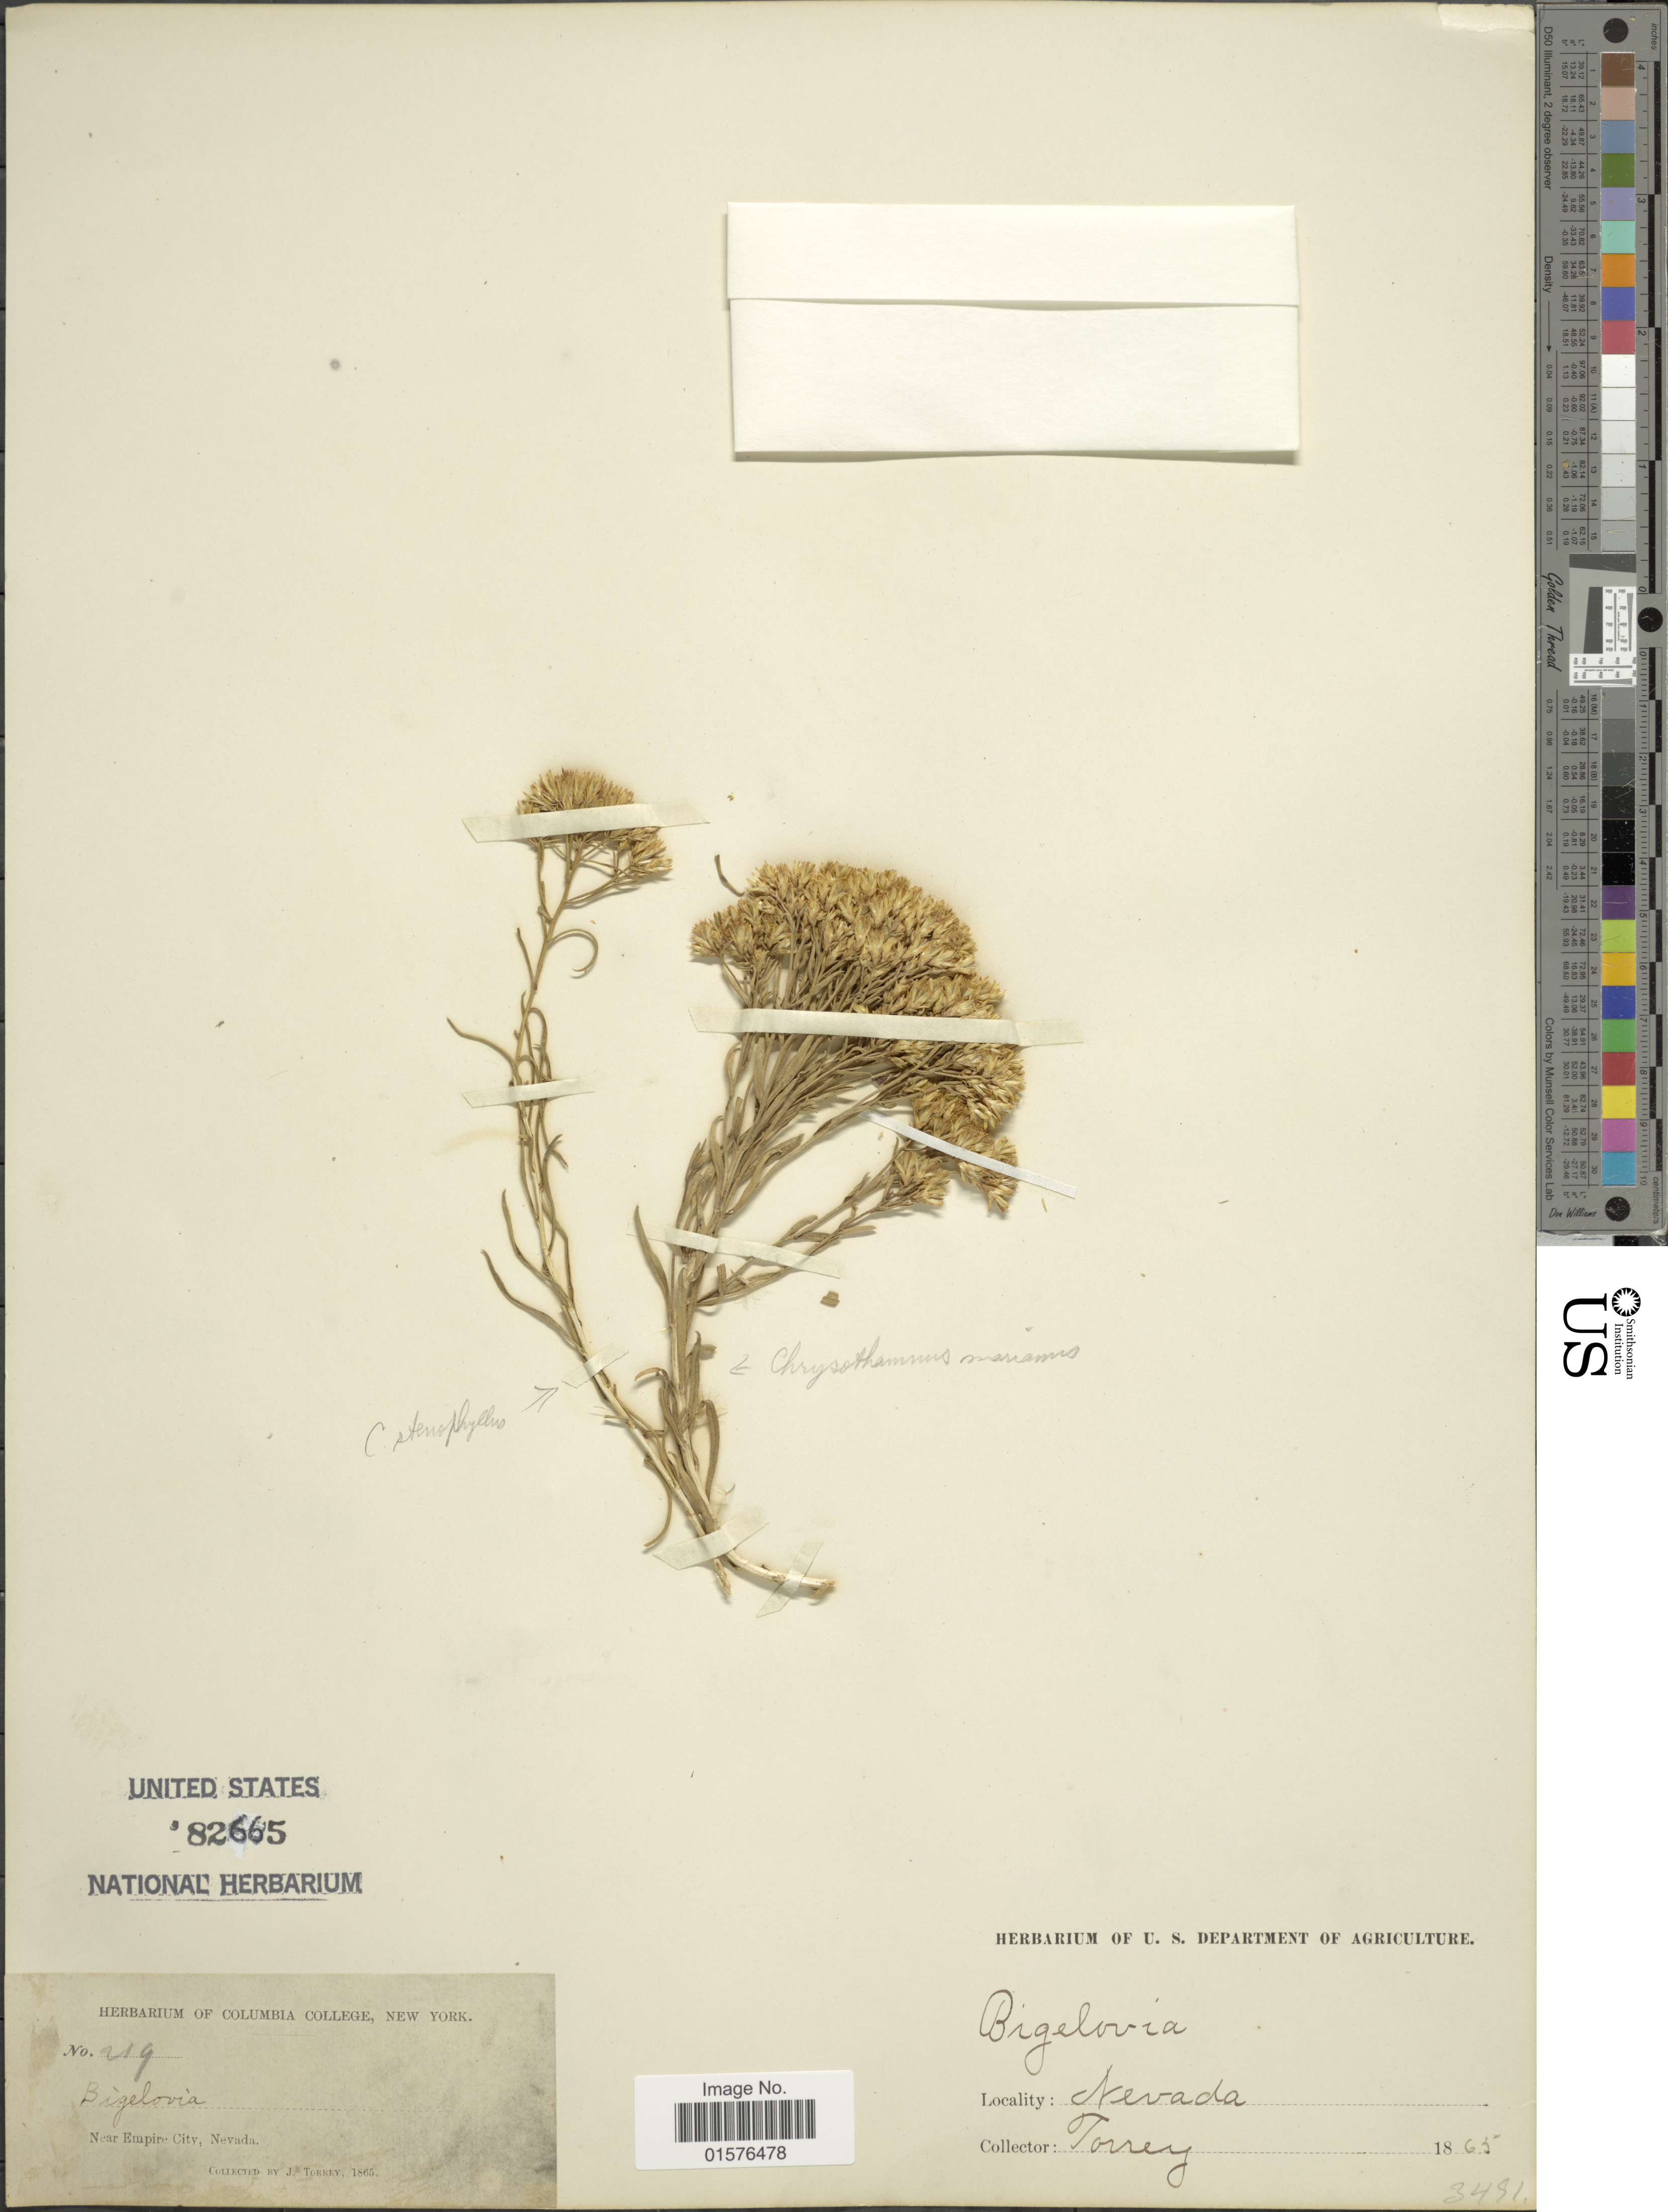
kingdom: Plantae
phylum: Tracheophyta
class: Magnoliopsida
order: Asterales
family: Asteraceae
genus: Chrysothamnus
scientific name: Chrysothamnus viscidiflorus var. viscidiflorus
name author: (Hook.) Nutt.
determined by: Urbatsch, Lowell E., Curator (LSU), Louisiana State University (UNITED STATES)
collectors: J. Torrey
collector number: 219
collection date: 1865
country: United States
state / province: Nevada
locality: Near Empire City.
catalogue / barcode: US 82665